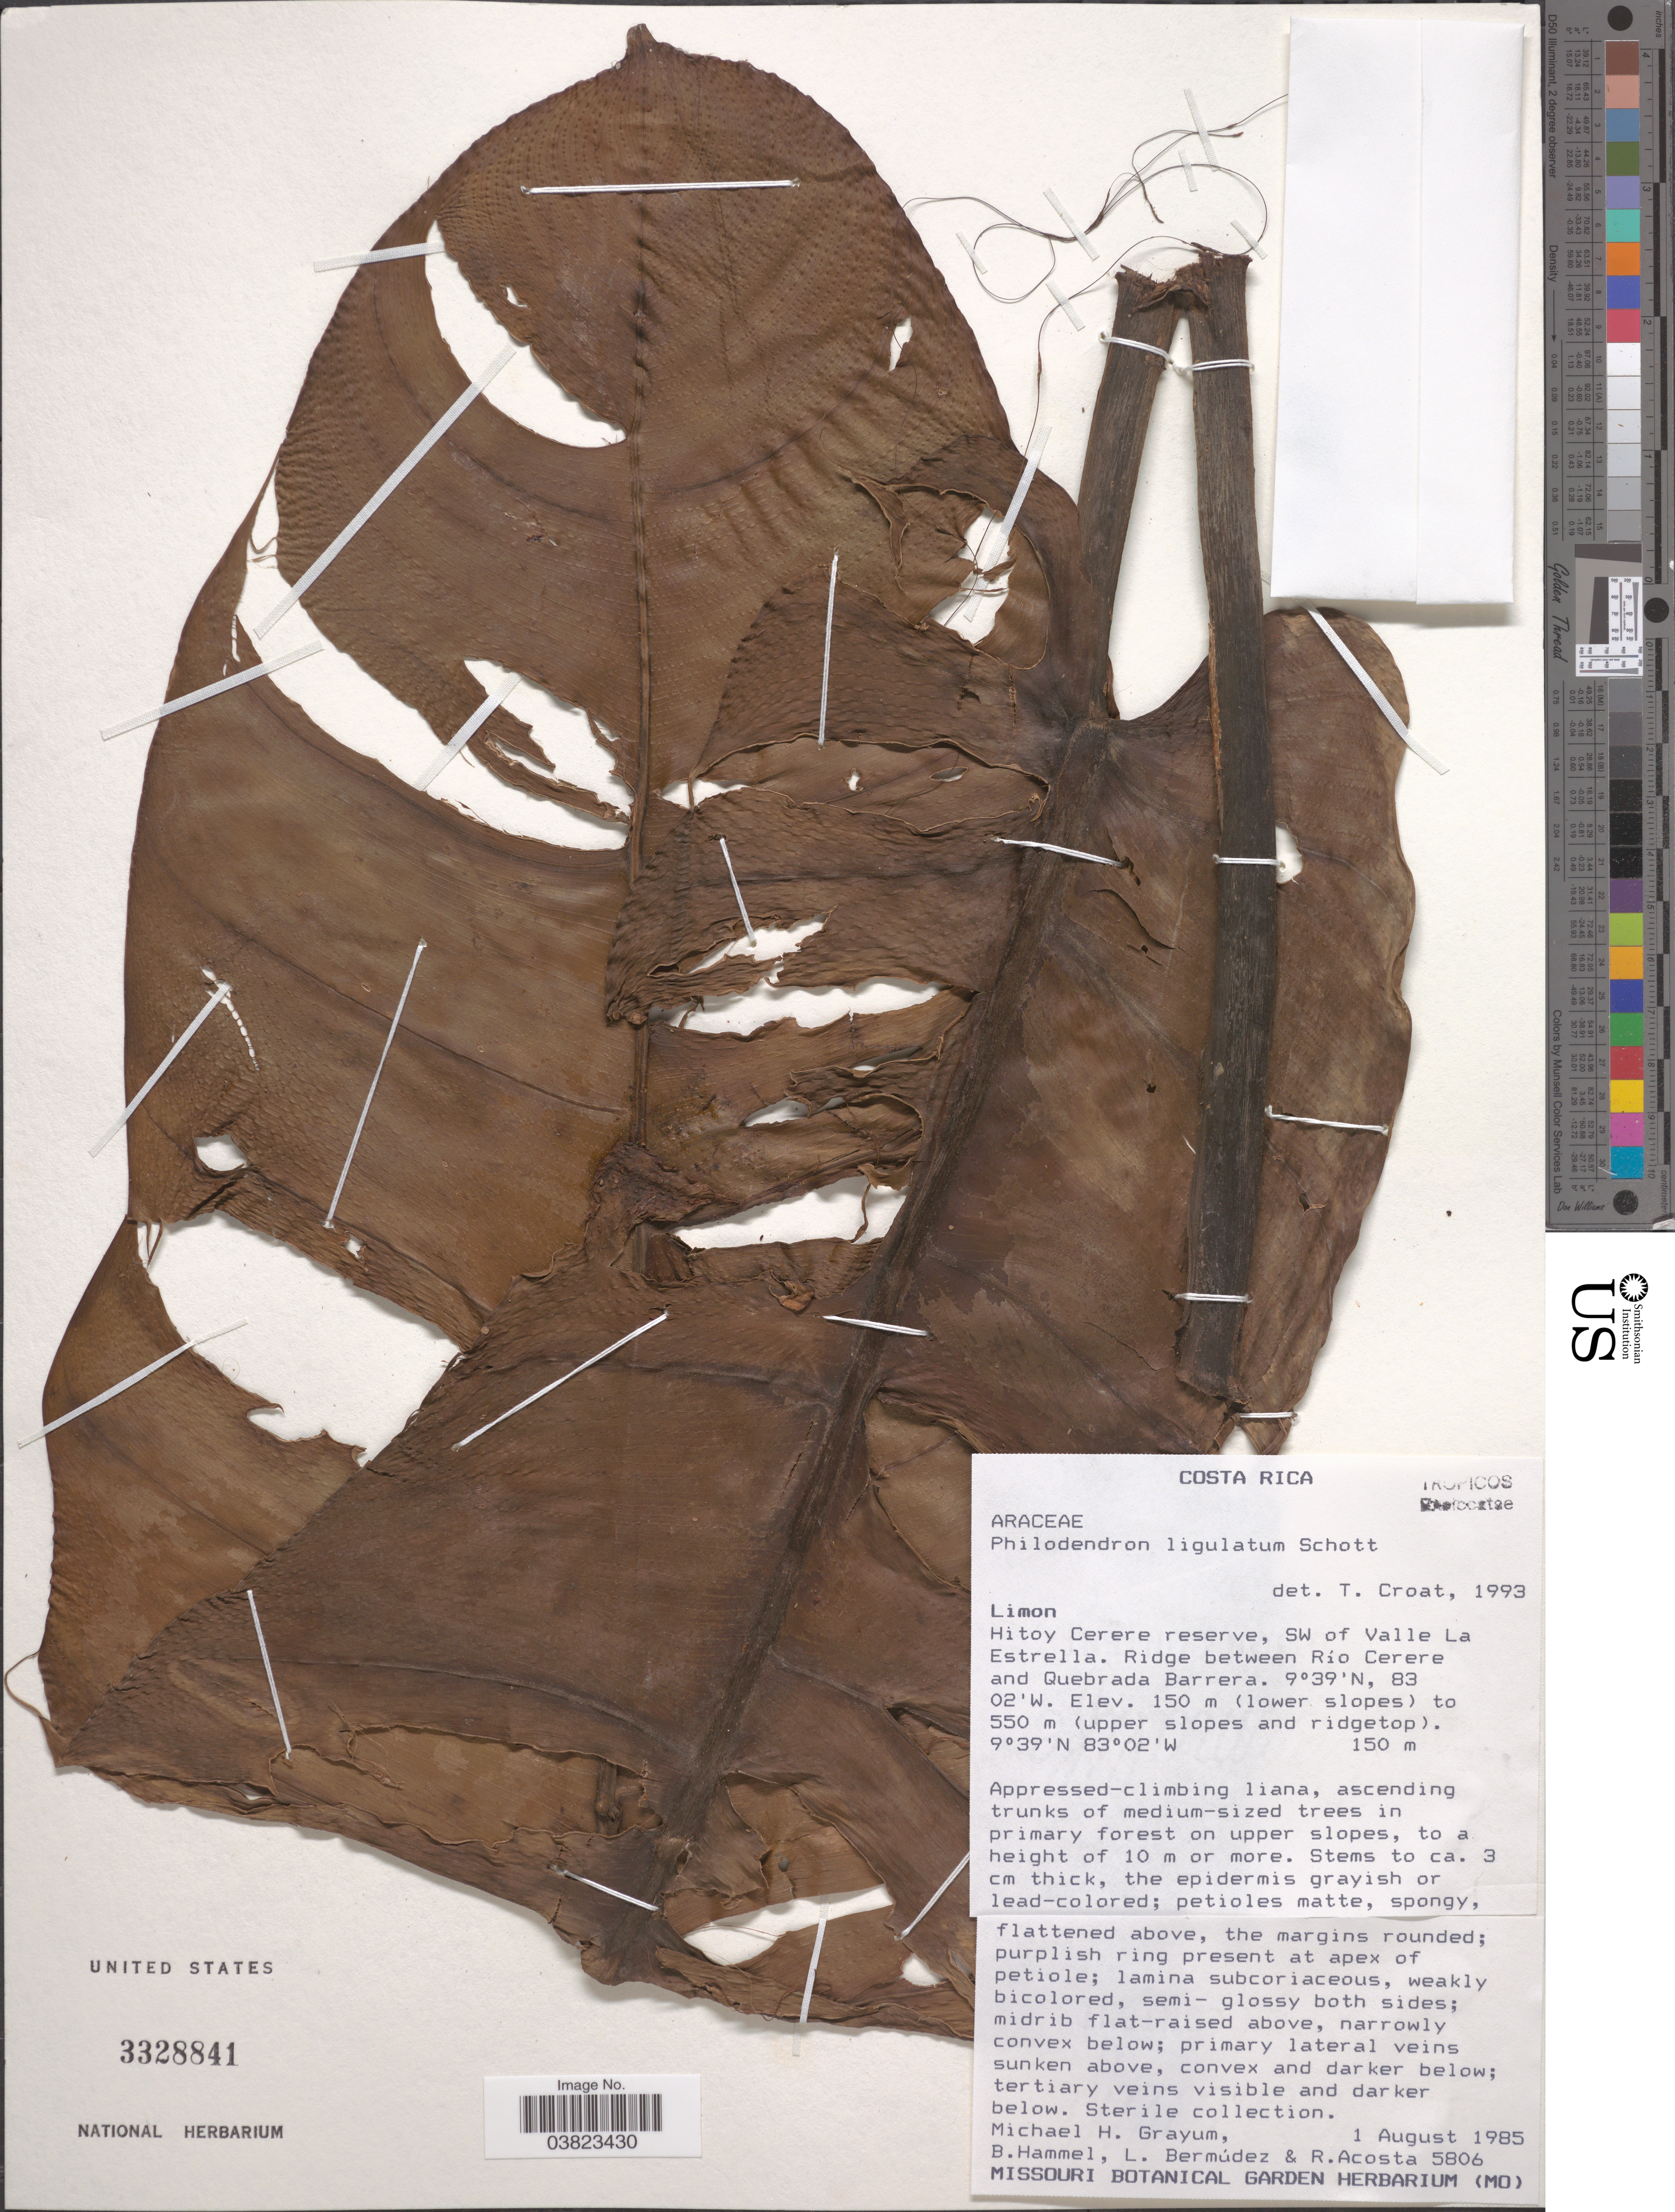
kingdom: Plantae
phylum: Tracheophyta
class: Liliopsida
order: Alismatales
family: Araceae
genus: Philodendron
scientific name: Philodendron ligulatum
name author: Schott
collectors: M. H. Grayum, B. Hammel, L. Bermudez & R. Acosta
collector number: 5806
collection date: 1985-08-01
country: Costa Rica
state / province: Limón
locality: Hitoy Cerere reserve, SW of Valle La Estrella. Ridge between Río Cerere and Quebrada Barrera.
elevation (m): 150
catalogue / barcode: US 3328841